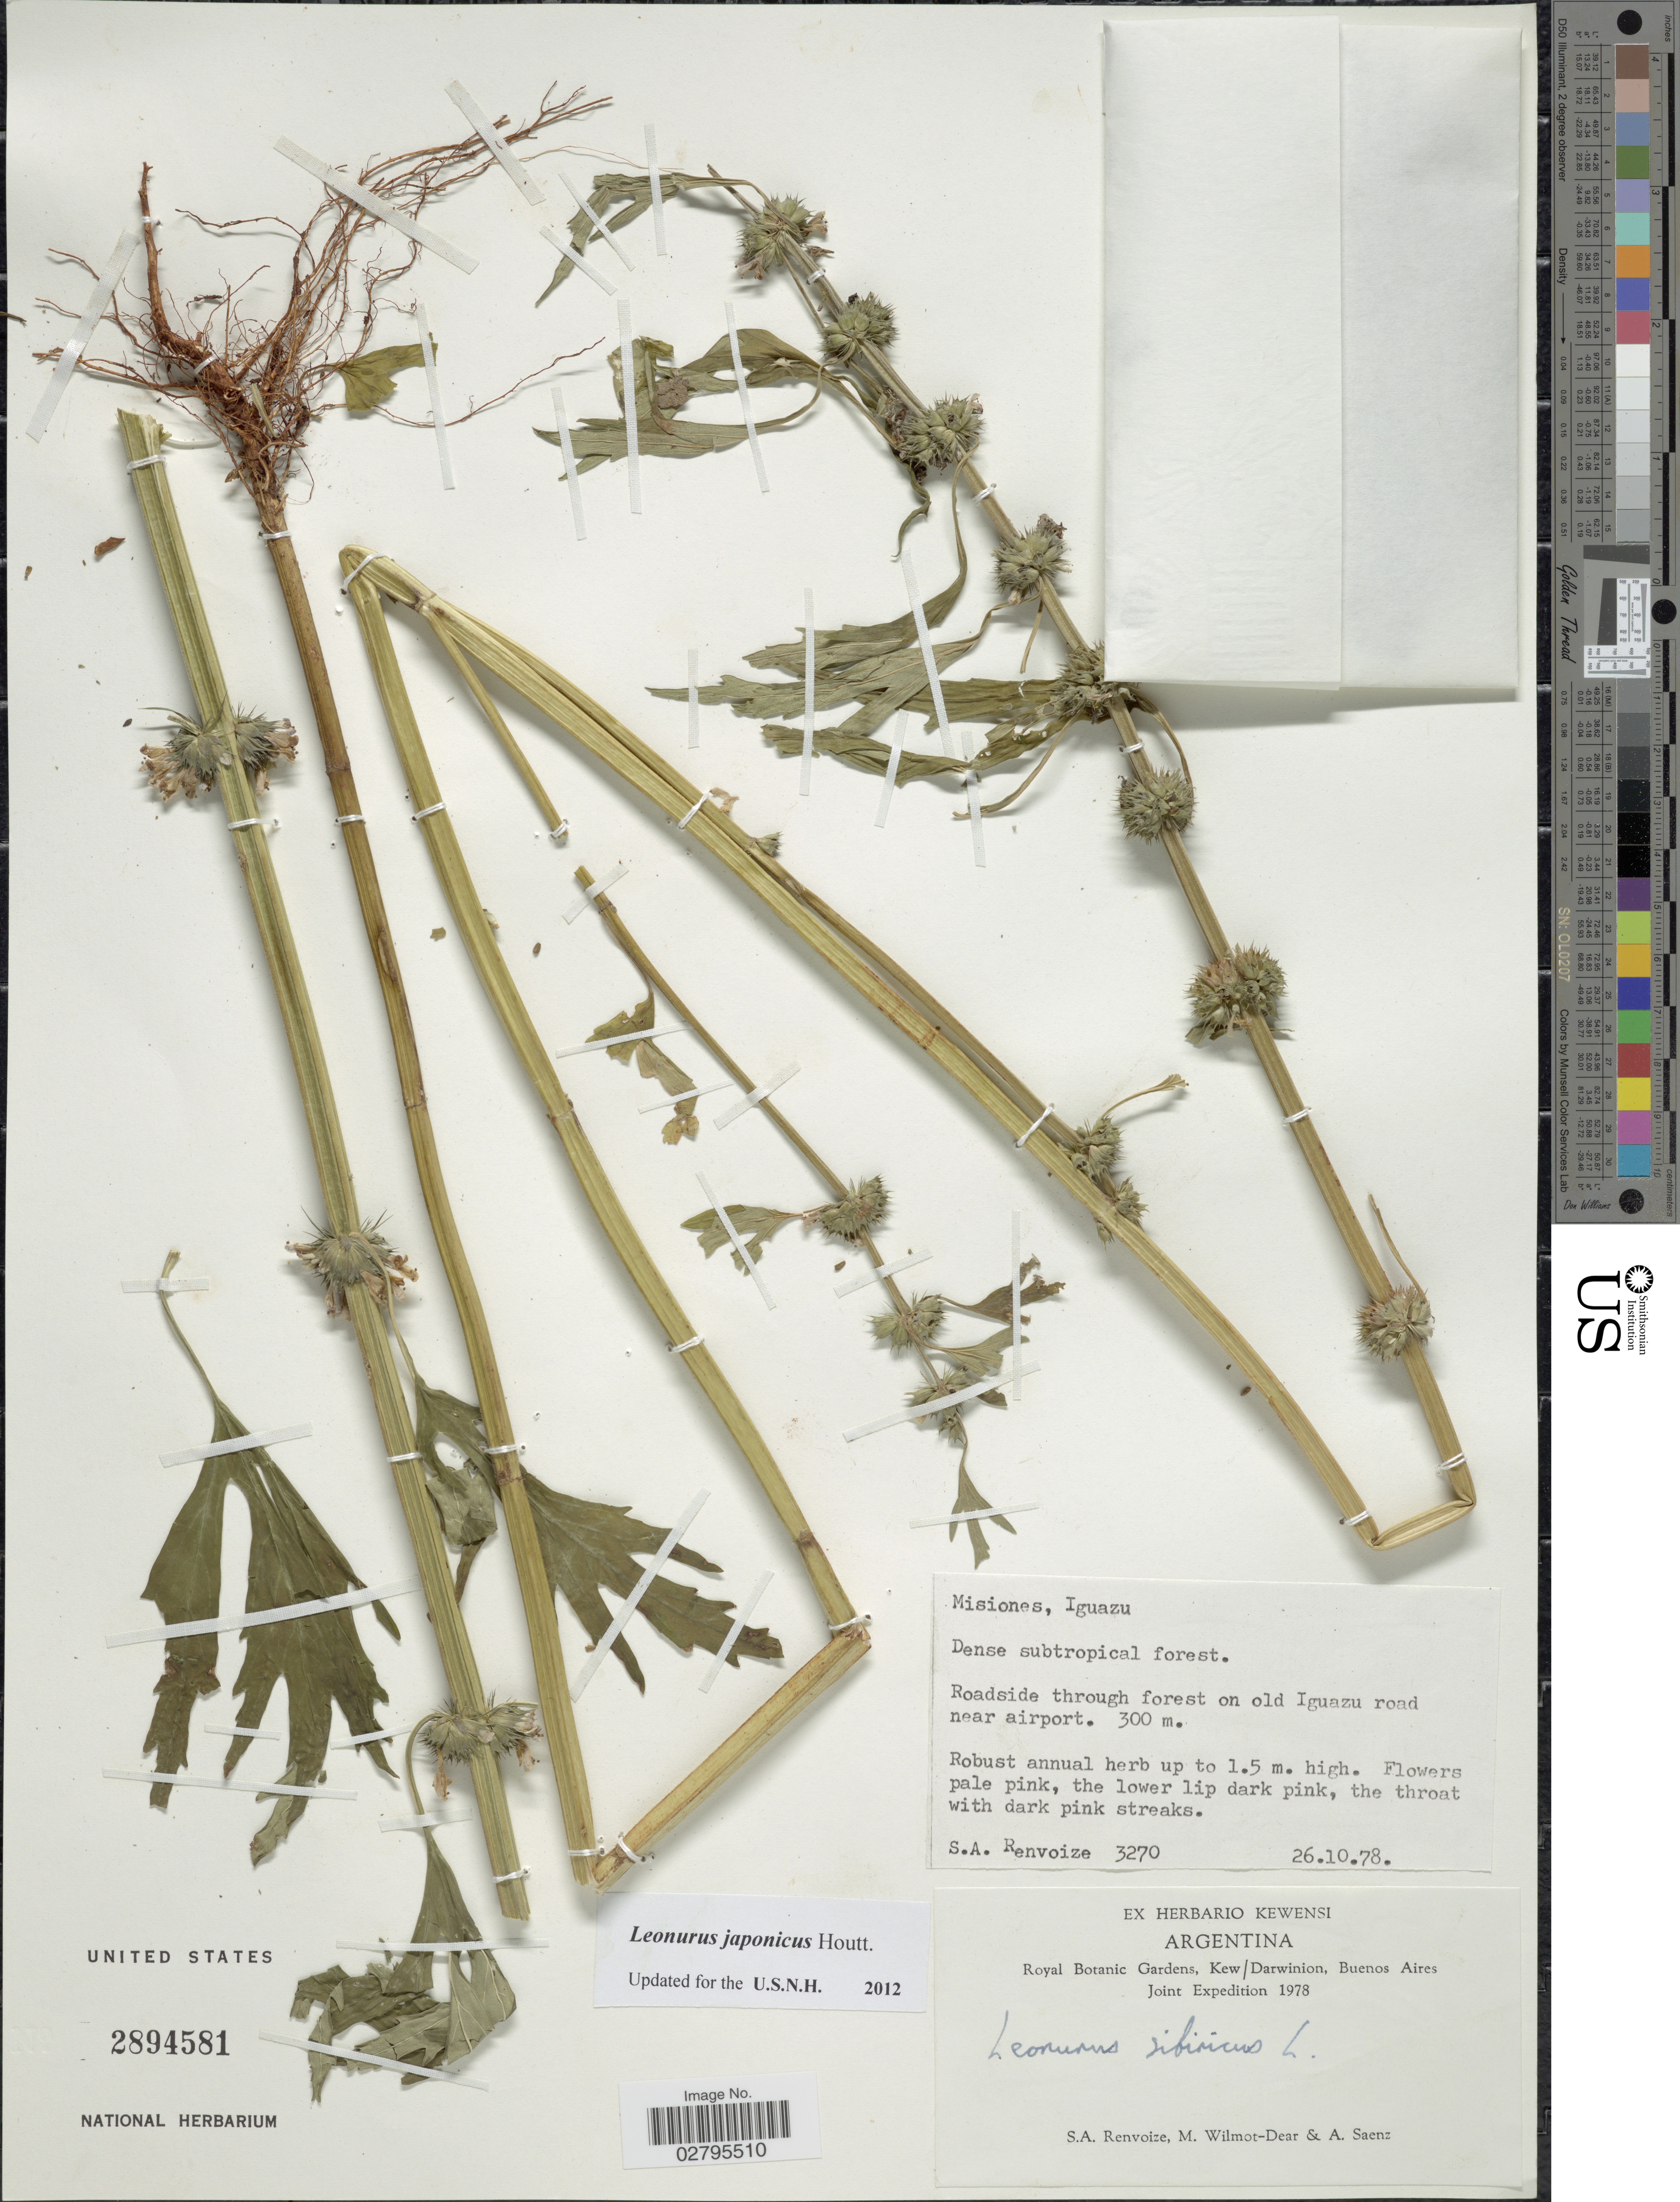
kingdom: Plantae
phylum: Tracheophyta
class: Magnoliopsida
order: Lamiales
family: Lamiaceae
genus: Leonurus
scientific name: Leonurus japonicus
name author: Houtt.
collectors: S. A. Renvoize, M. Wilmot-Dear & A. Saenz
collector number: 3270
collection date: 1978-10-26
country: Argentina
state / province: Misiones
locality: Iguazu. Roadside through forest on old Iguazu road near airport.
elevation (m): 300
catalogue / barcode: US 2894581